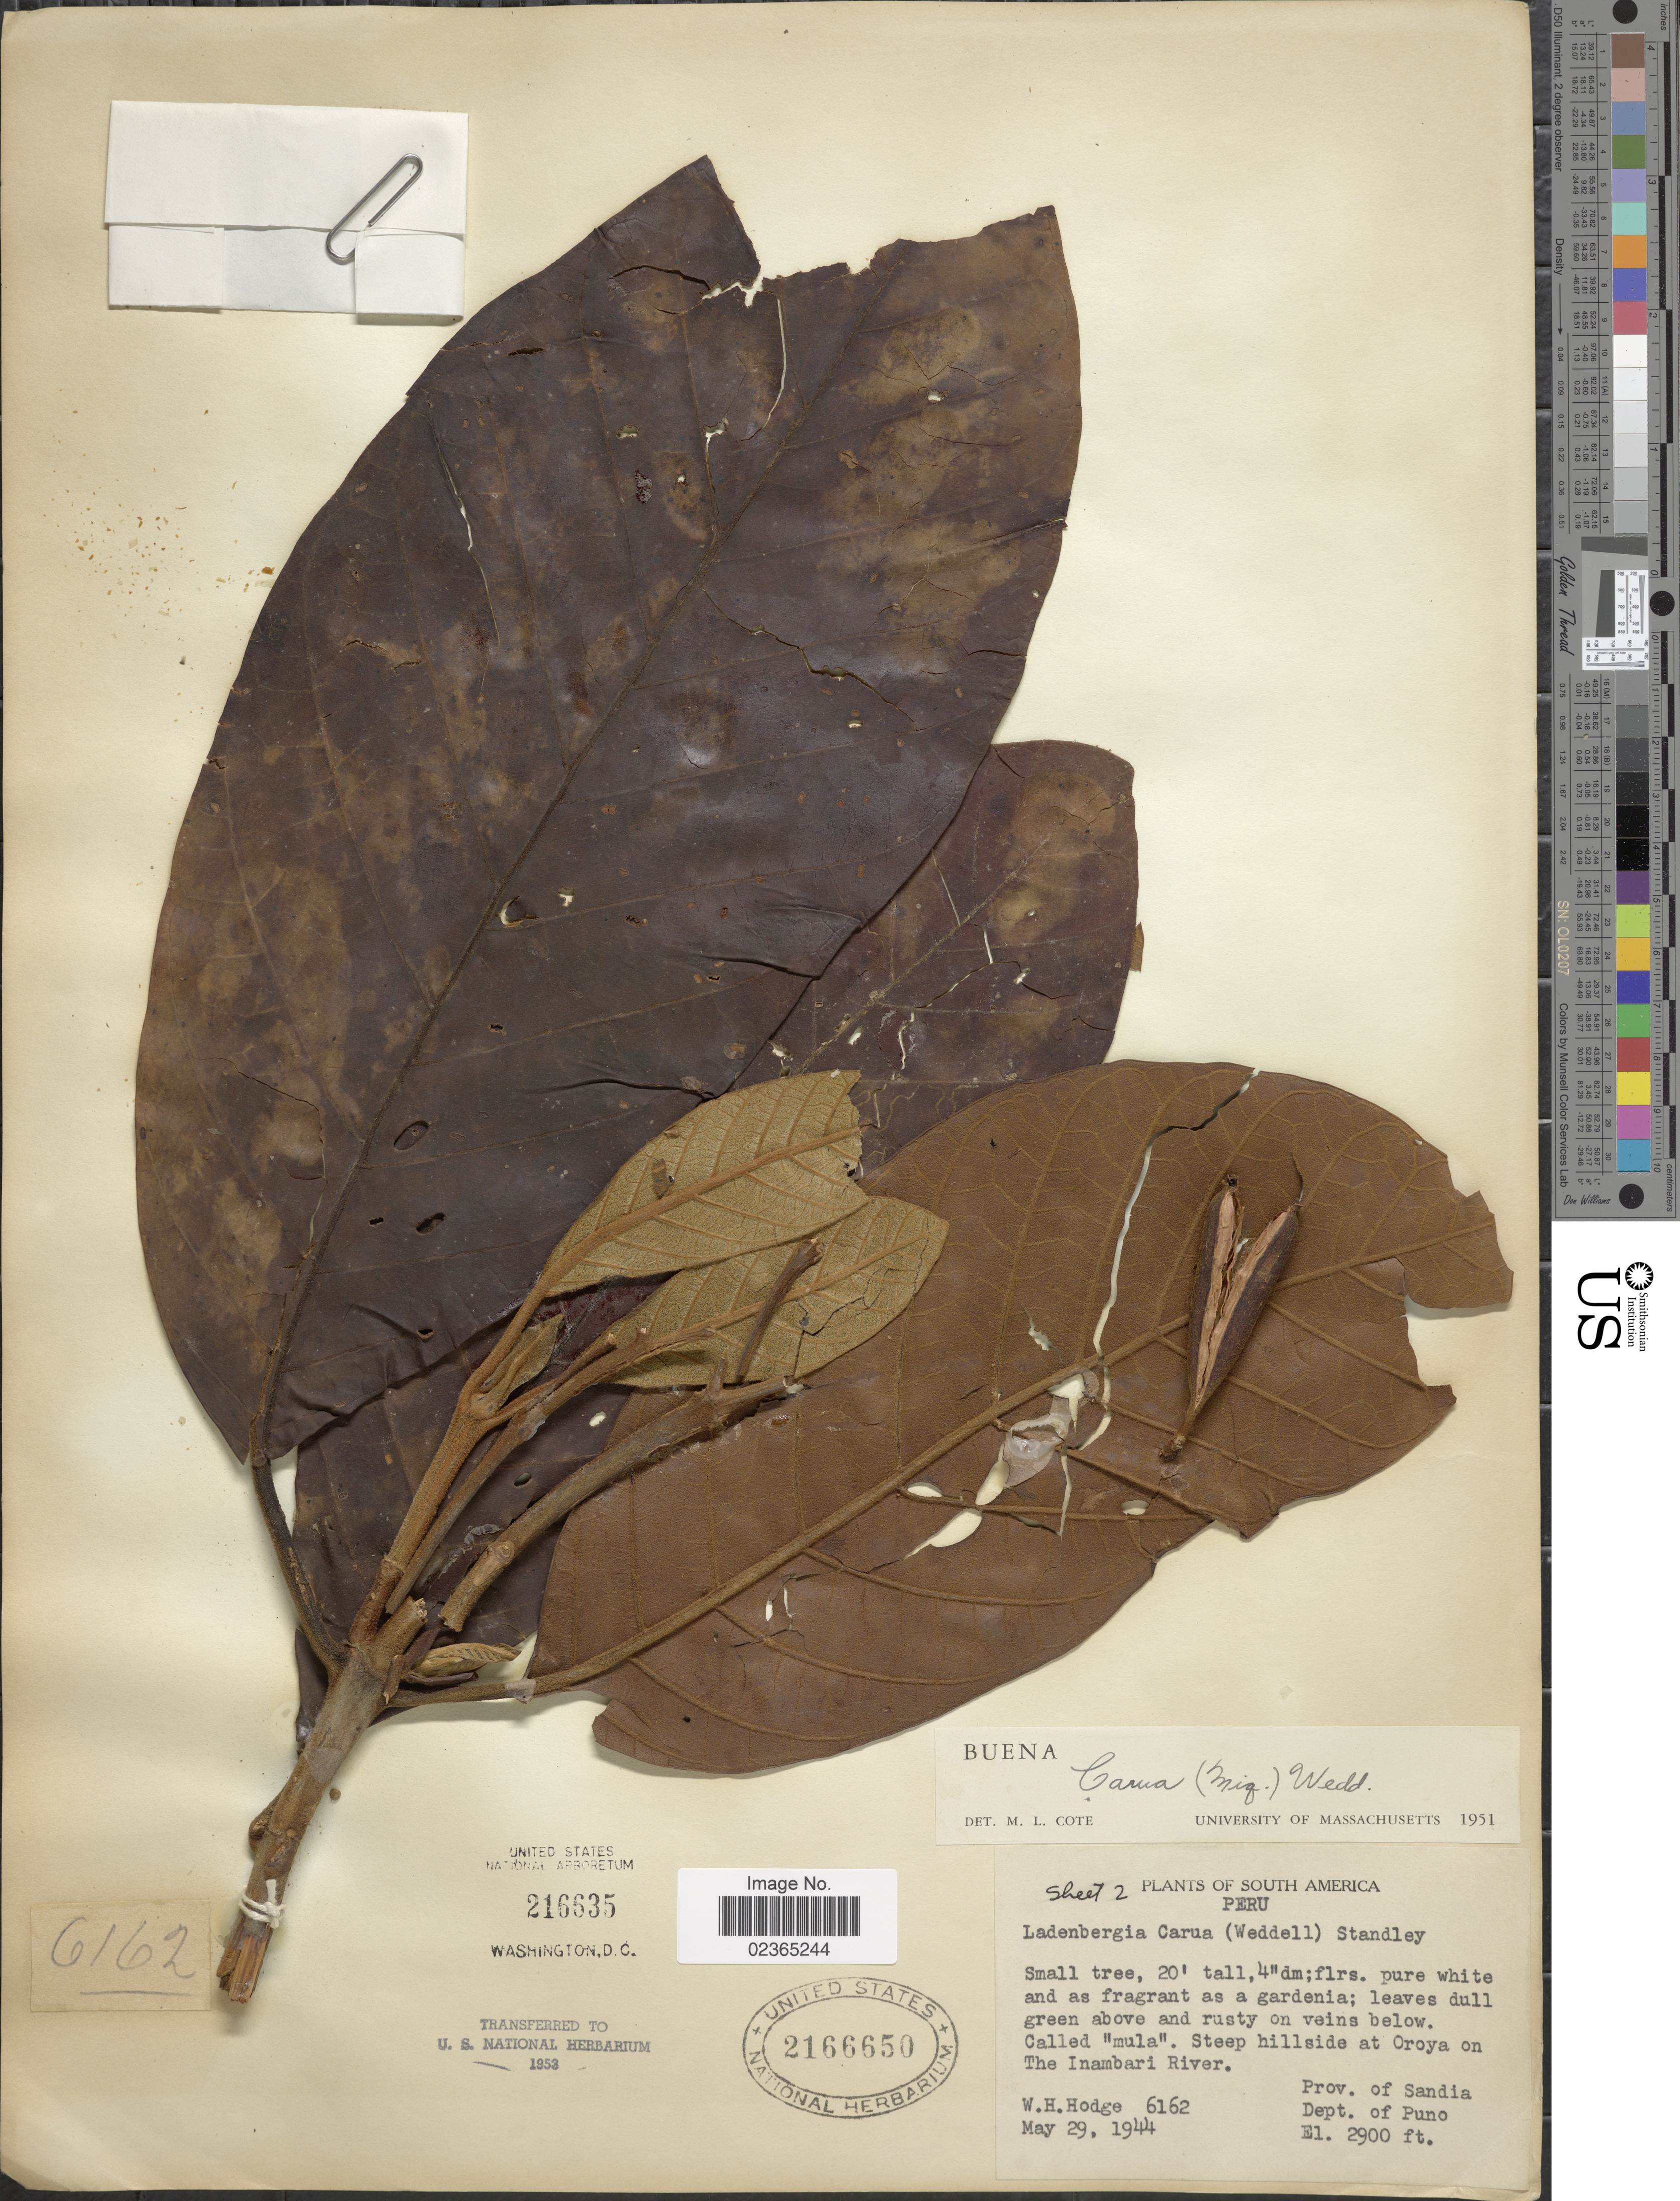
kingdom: Plantae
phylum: Tracheophyta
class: Magnoliopsida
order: Gentianales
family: Rubiaceae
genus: Ladenbergia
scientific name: Ladenbergia carua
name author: (Wedd.) Standl.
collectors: W. Hodge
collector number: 6162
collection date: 1944-05-29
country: Peru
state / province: Puno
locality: Called "Mula". Steep hillside at Oroya on the Inambari River. Prov. of Sandia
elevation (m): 884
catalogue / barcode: US 2166650